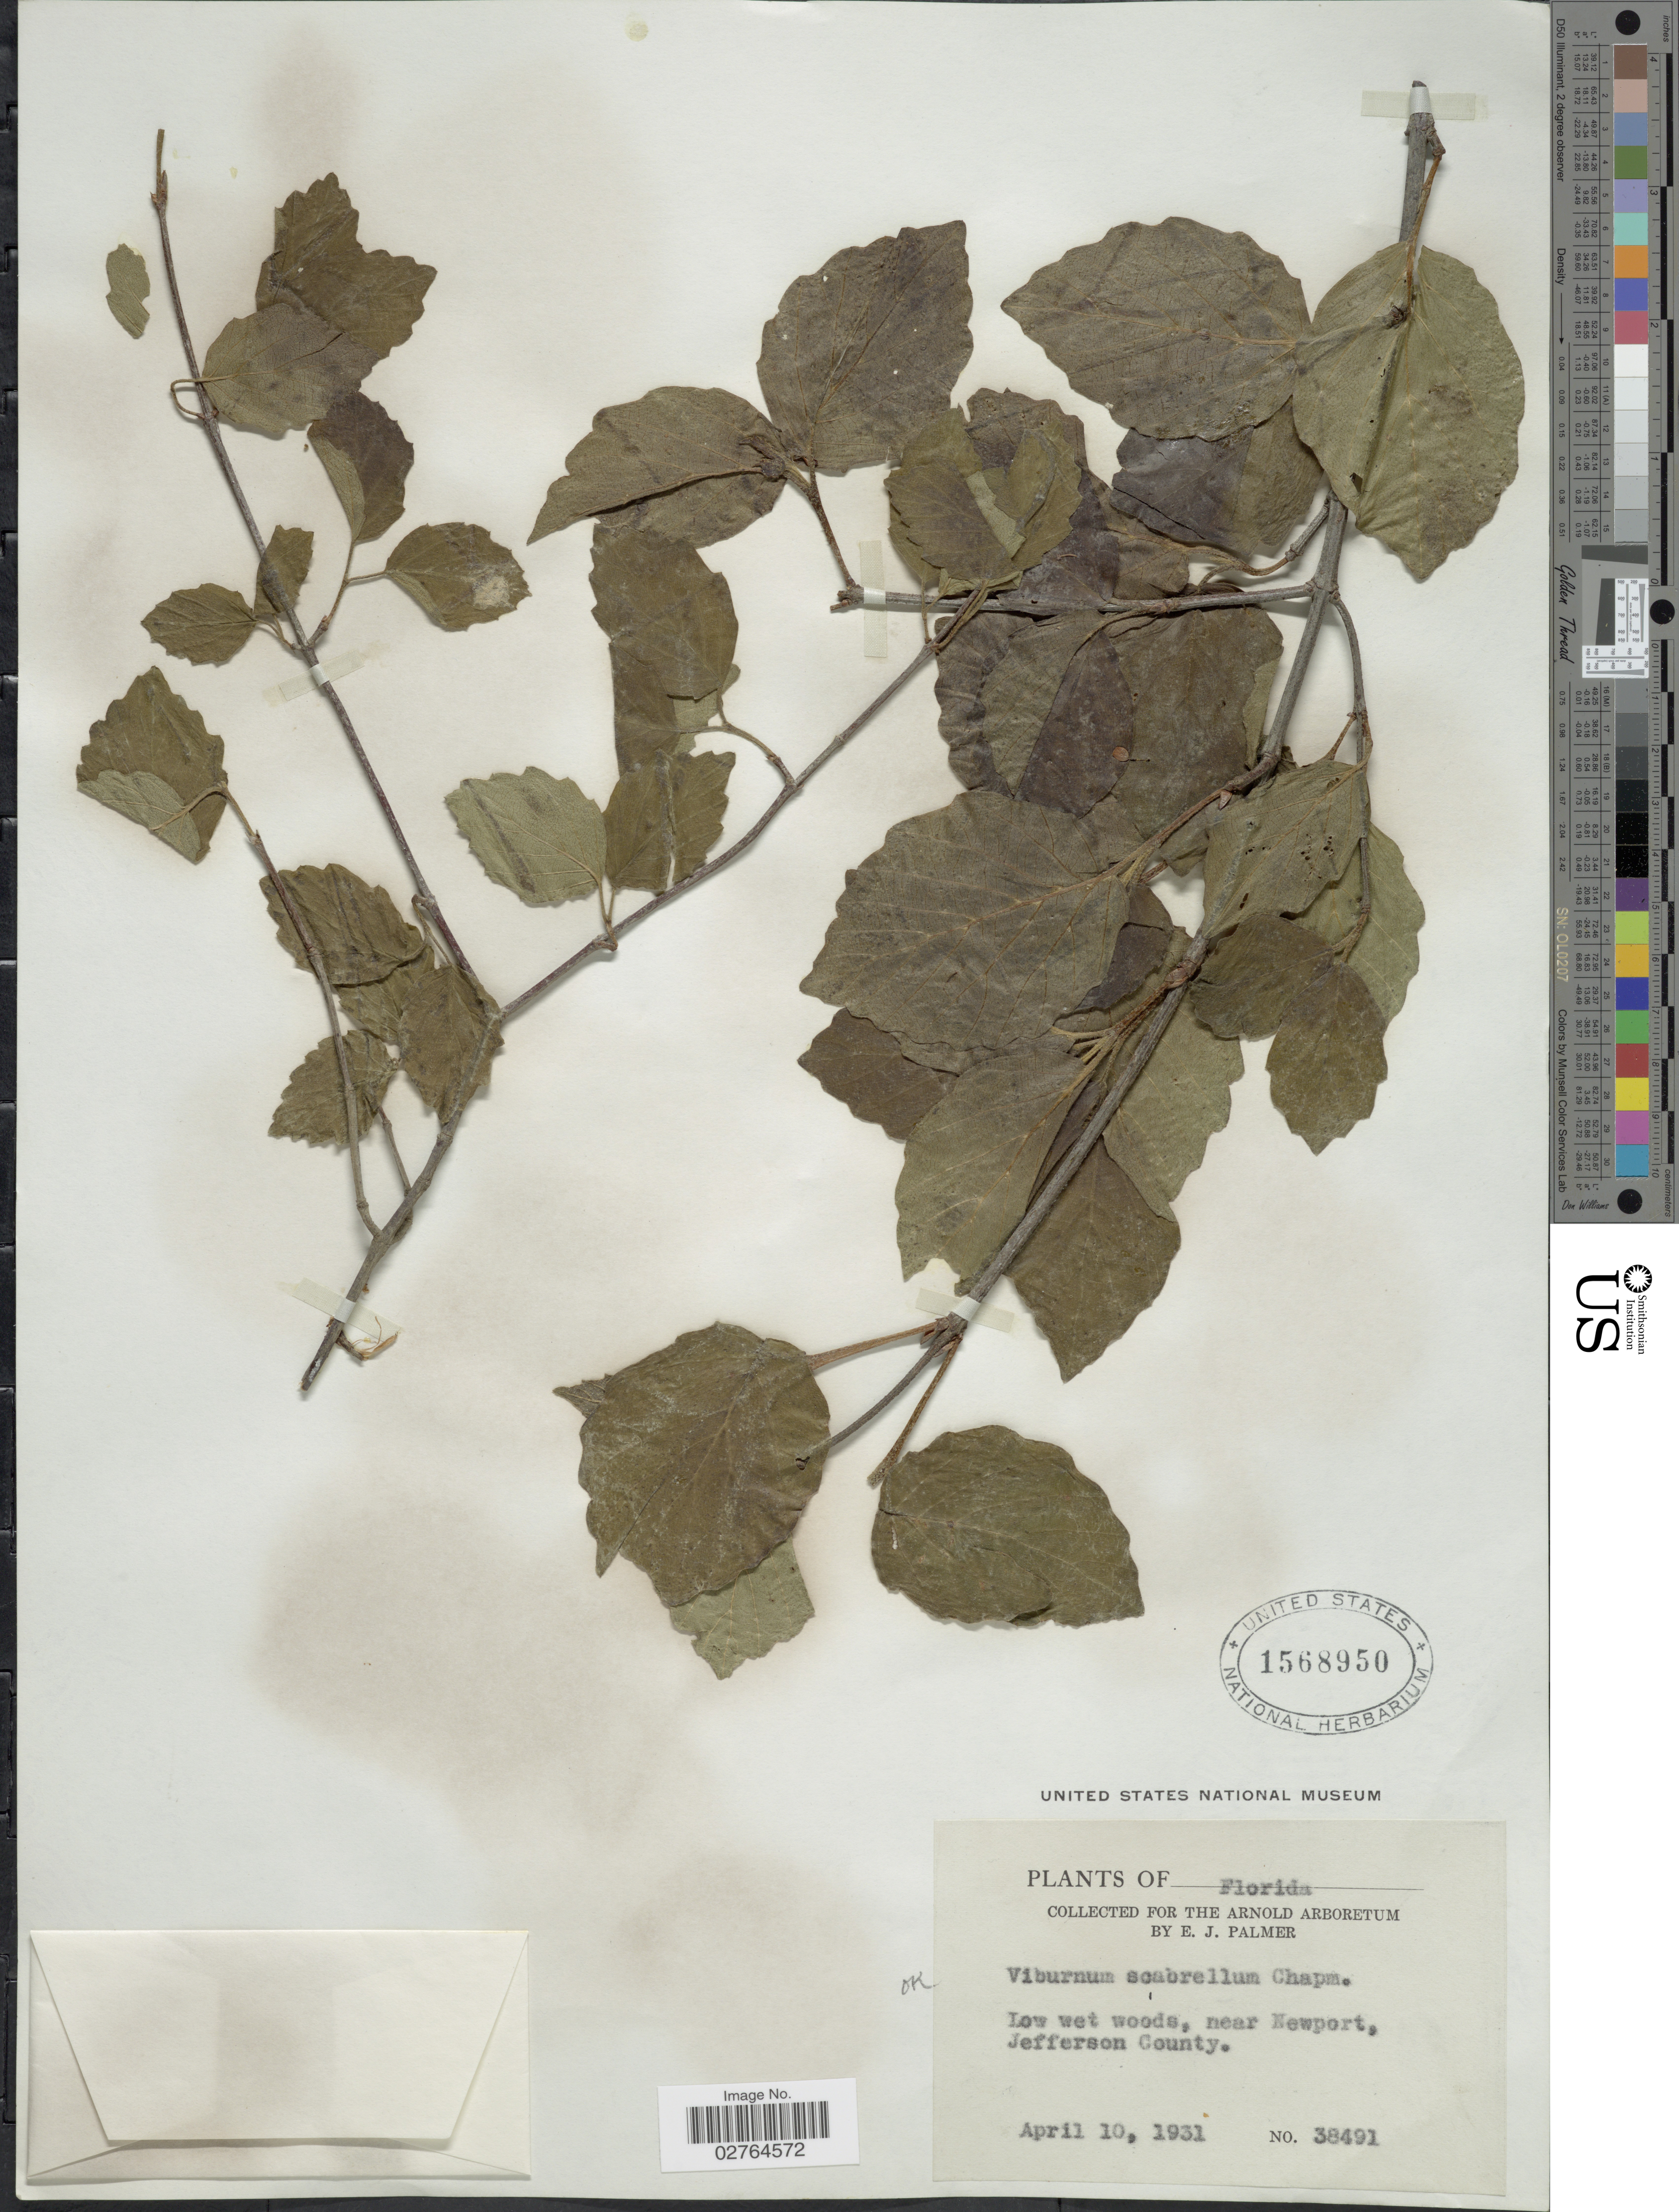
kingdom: Plantae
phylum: Tracheophyta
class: Magnoliopsida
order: Dipsacales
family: Viburnaceae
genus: Viburnum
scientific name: Viburnum scabrellum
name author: (Torr. & A. Gray) Chapm.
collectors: E. J. Palmer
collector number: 38491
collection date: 1931-04-10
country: United States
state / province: Florida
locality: Near Newport, Jefferson County.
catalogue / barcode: US 1568950